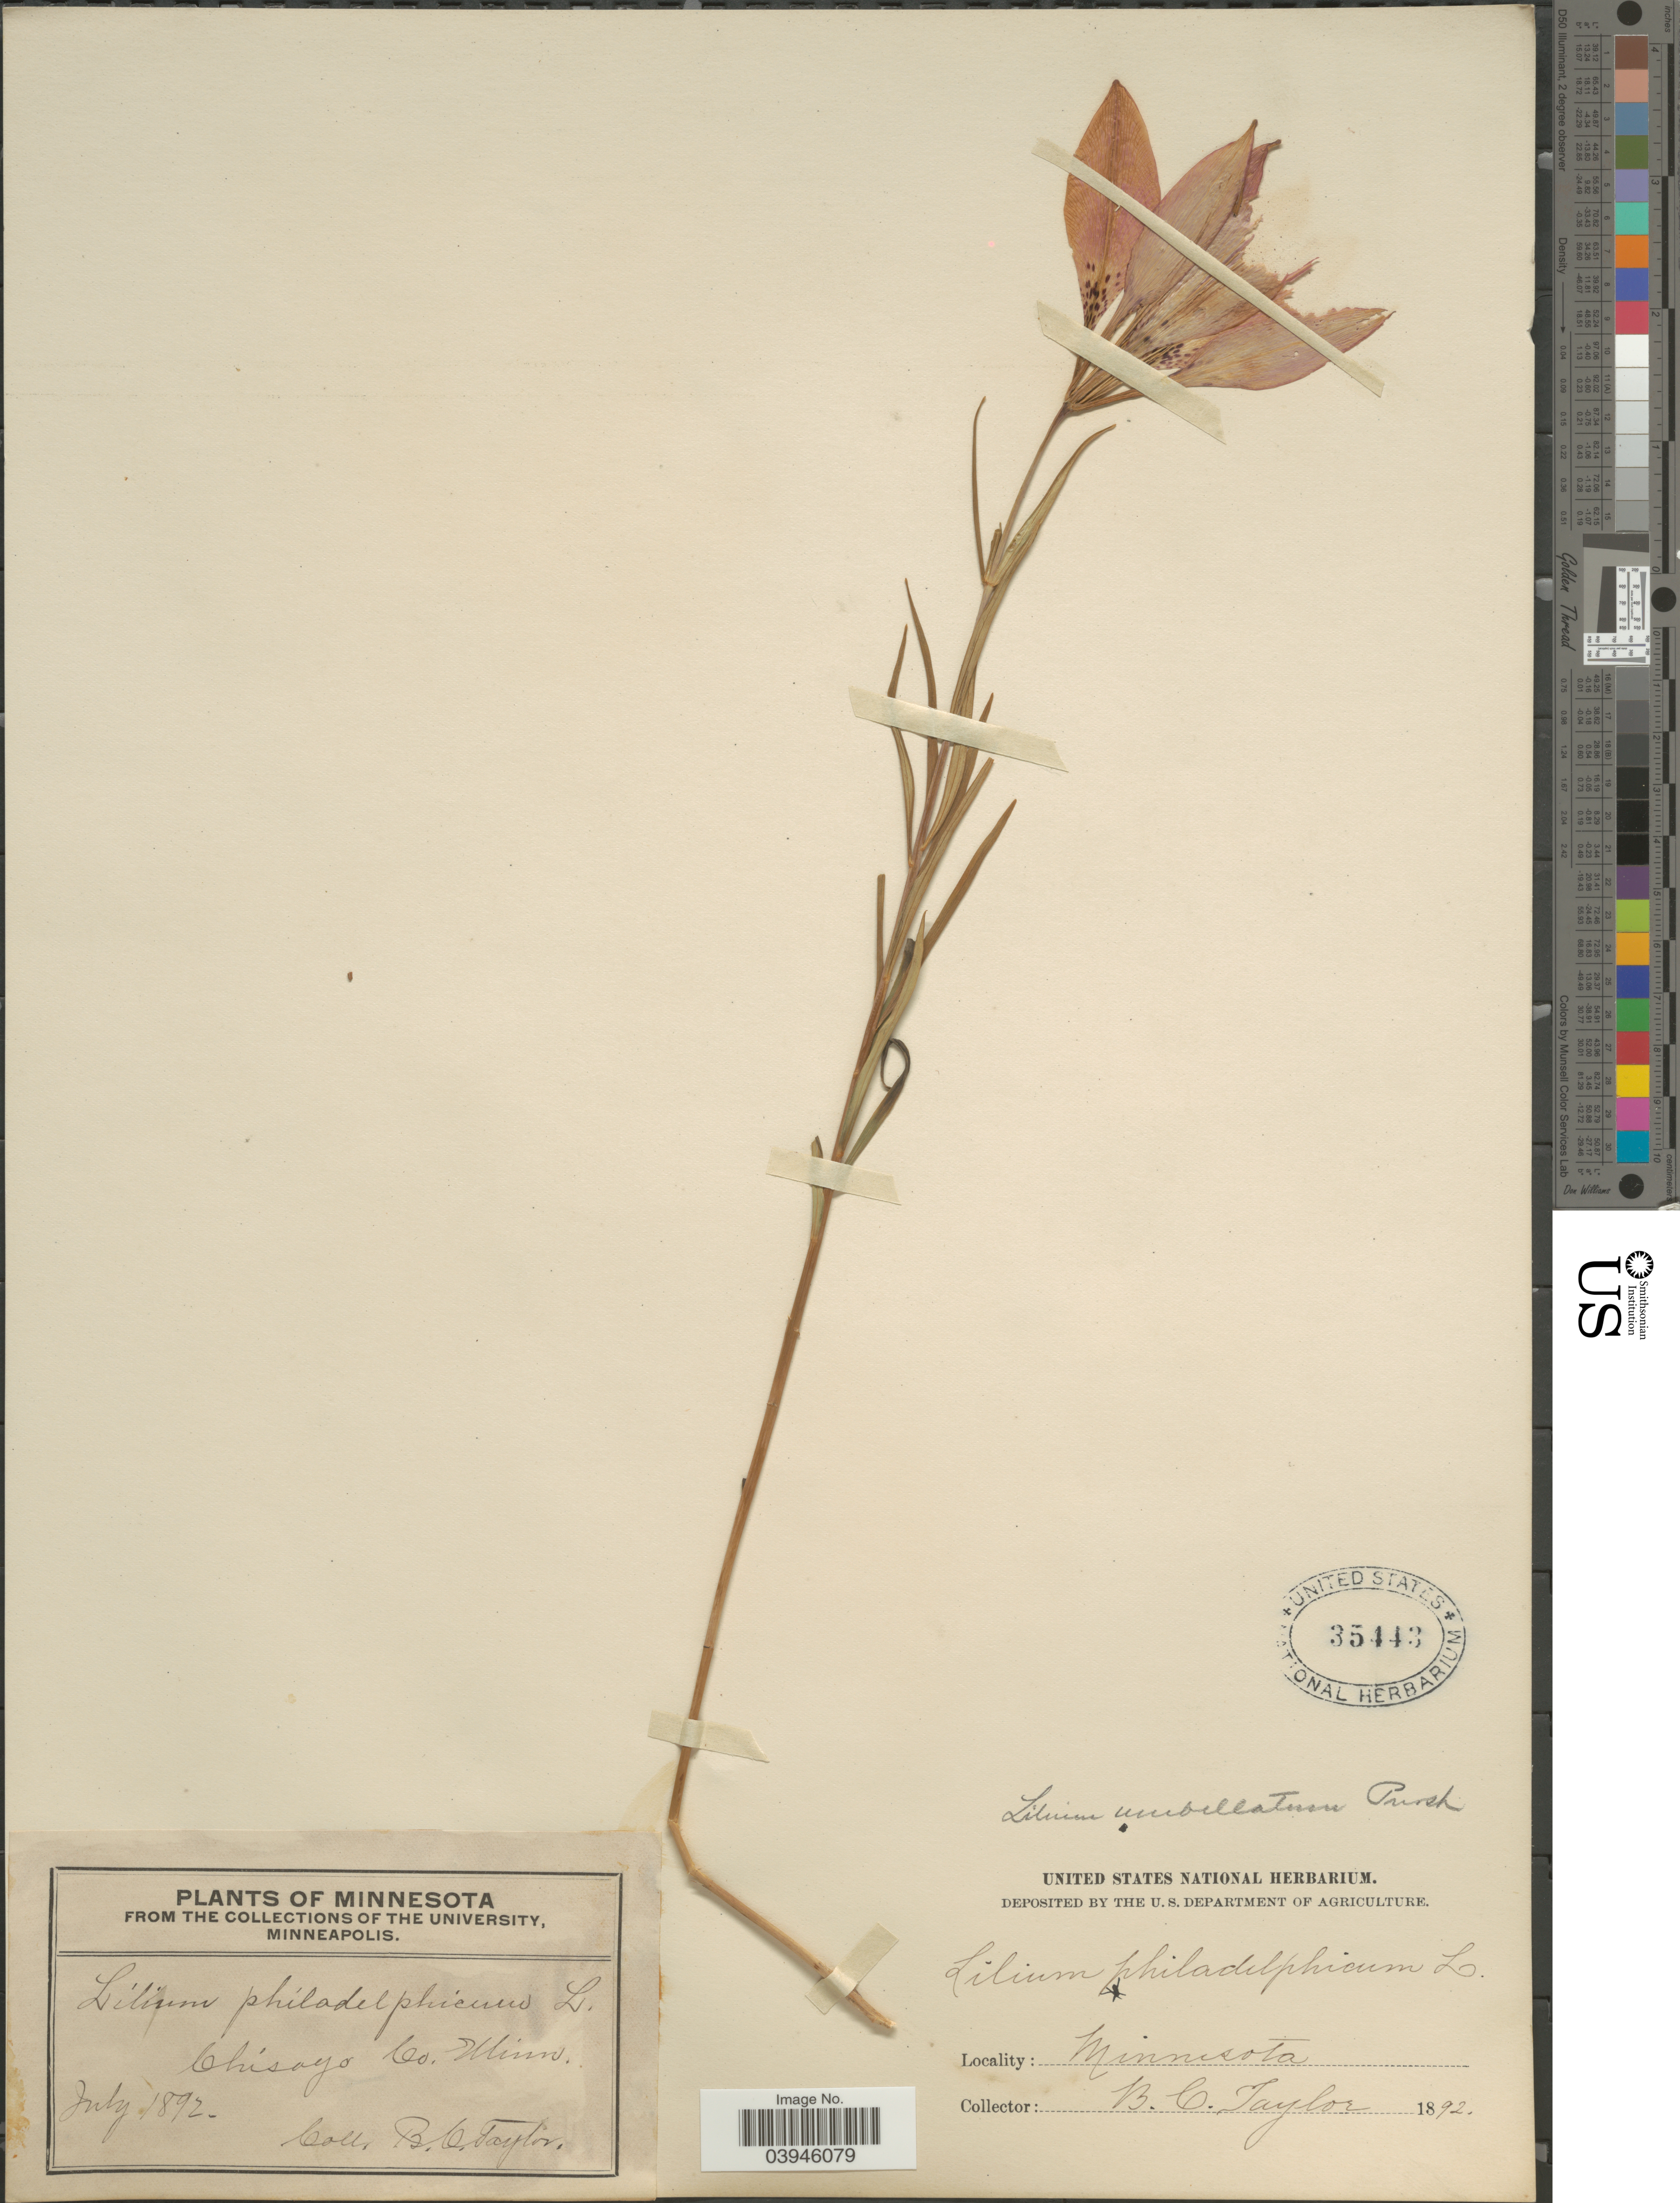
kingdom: Plantae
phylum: Tracheophyta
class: Liliopsida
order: Liliales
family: Liliaceae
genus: Lilium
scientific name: Lilium philadelphicum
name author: L.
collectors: B. C. Taylor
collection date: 1892-07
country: United States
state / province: Minnesota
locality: Chisago Co.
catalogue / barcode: US 35443